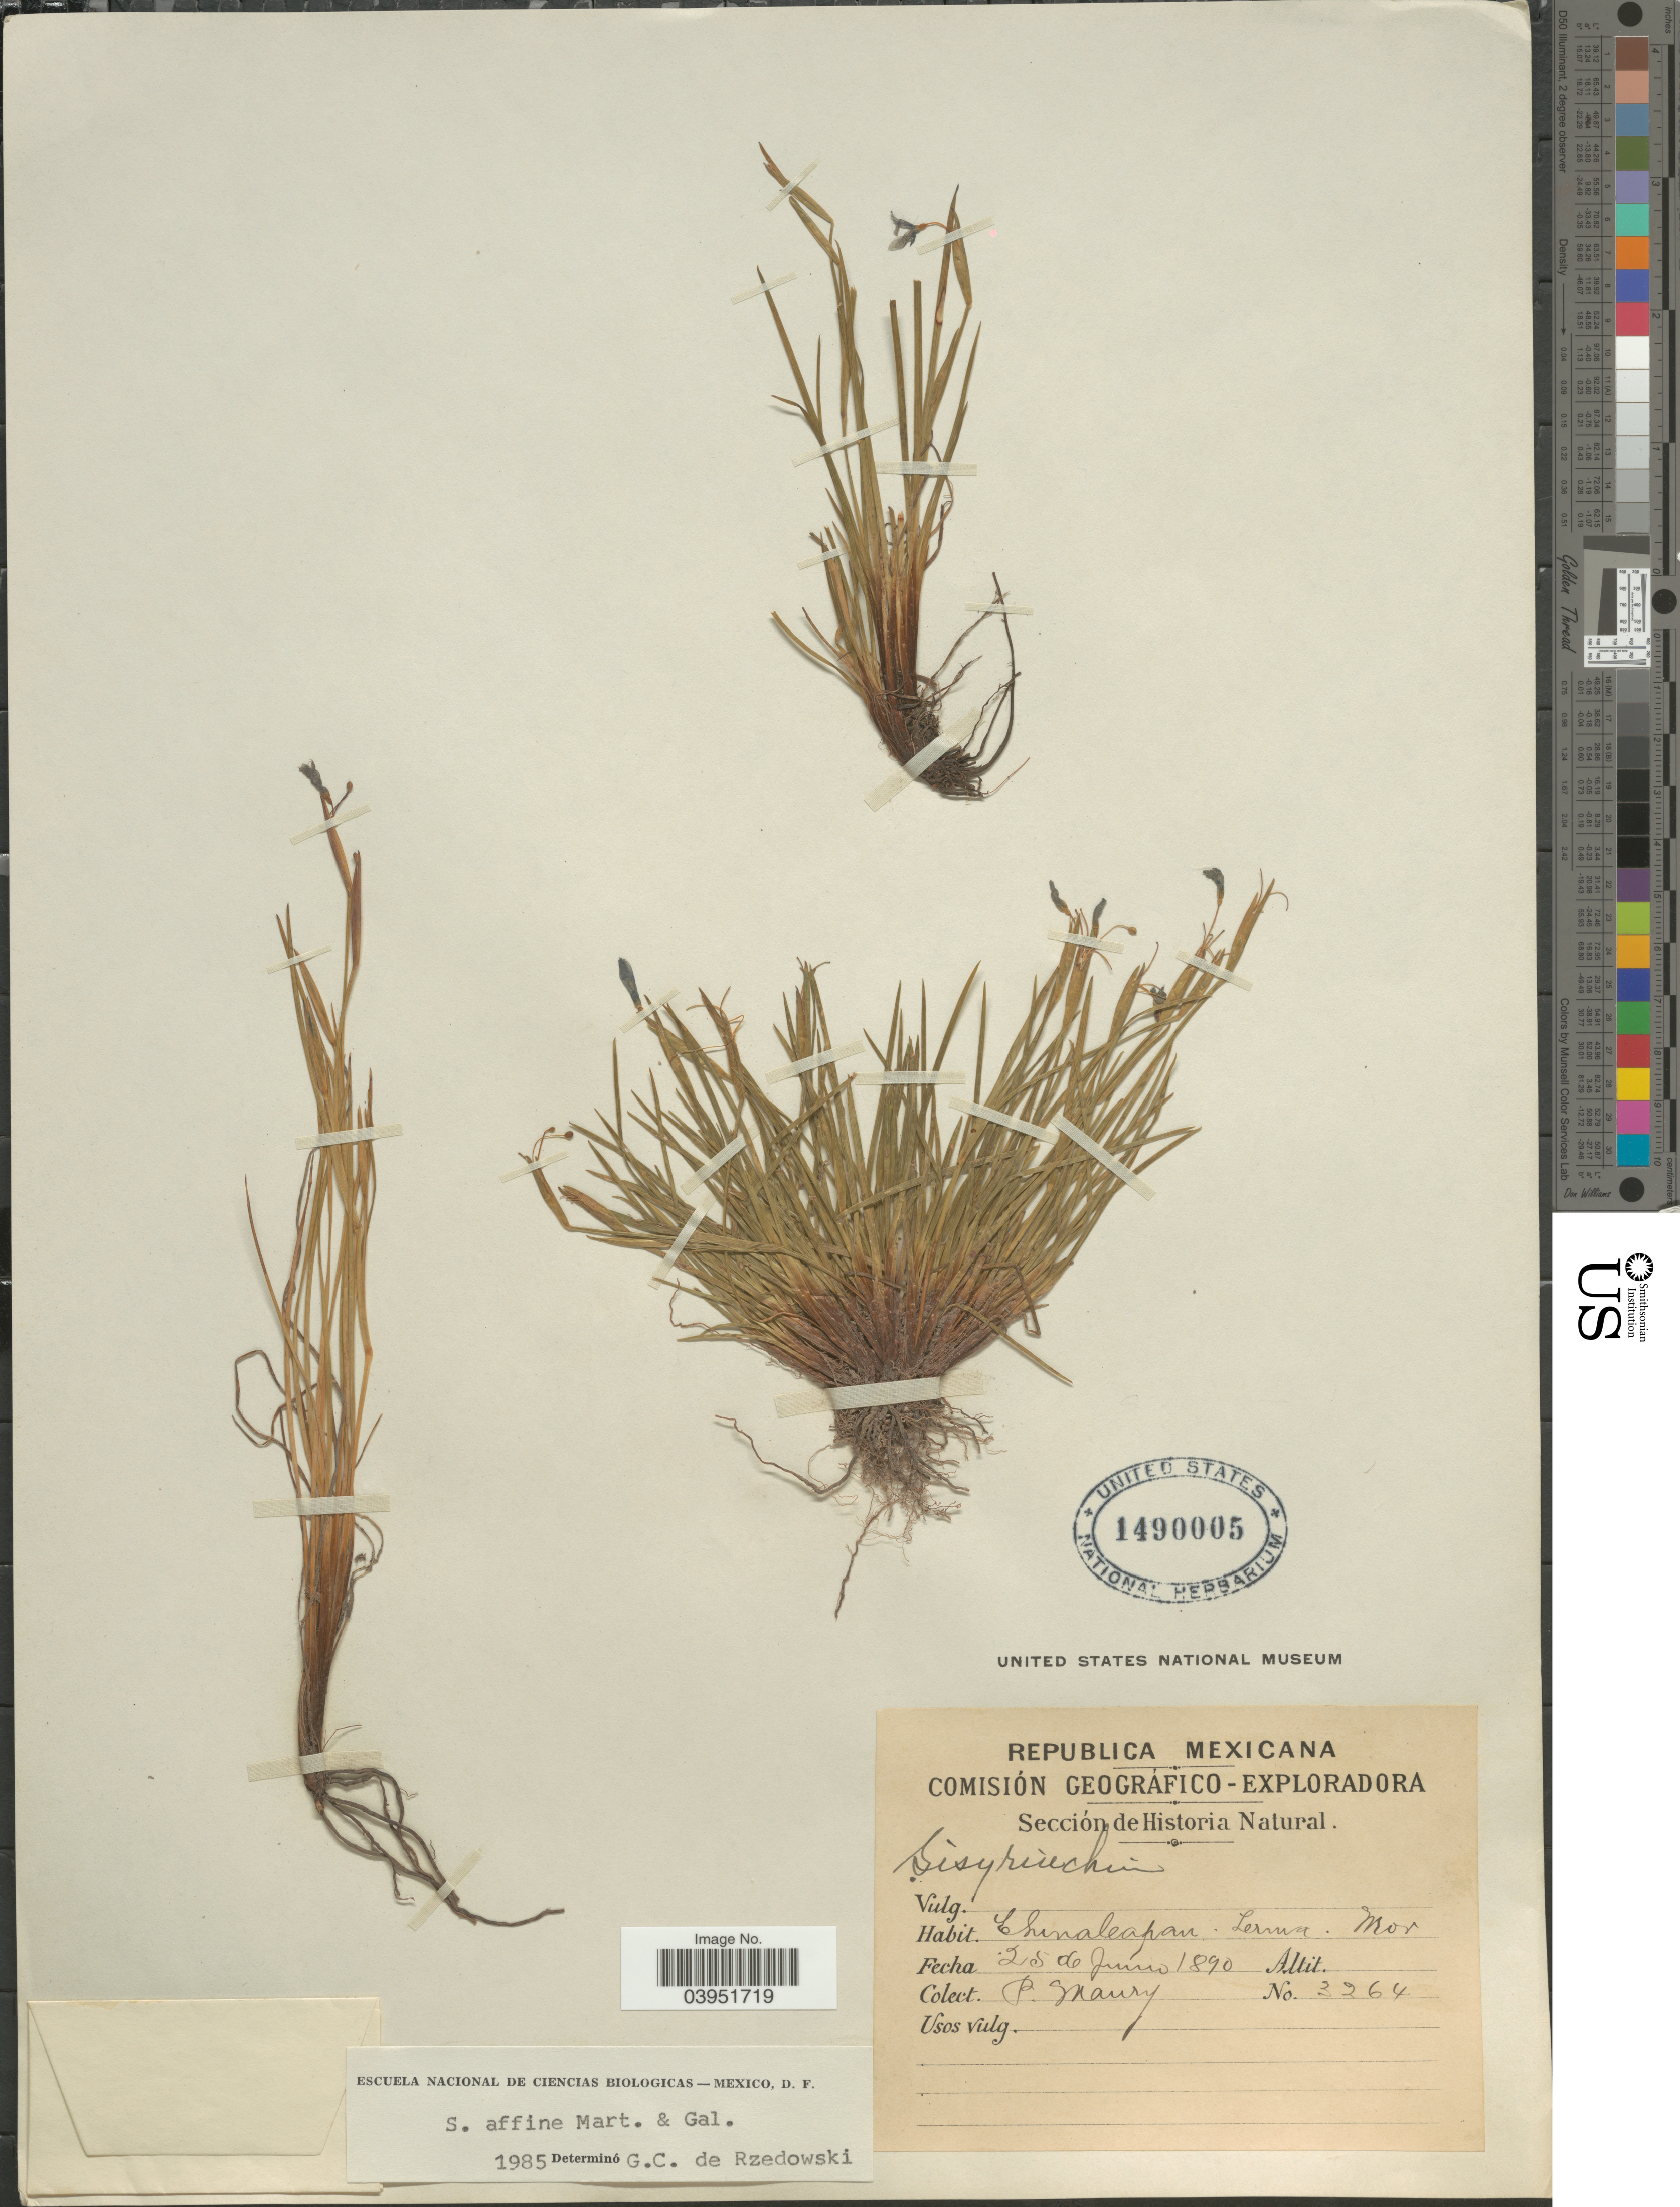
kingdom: Plantae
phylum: Tracheophyta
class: Liliopsida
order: Asparagales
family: Iridaceae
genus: Sisyrinchium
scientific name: Sisyrinchium affine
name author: M. Martens & Galeotti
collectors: P. J. Maury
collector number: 3264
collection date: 1890-06-25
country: Mexico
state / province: Morelos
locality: Republica Mexicana. Chenalcapan, Lerma.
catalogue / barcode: US 1490005